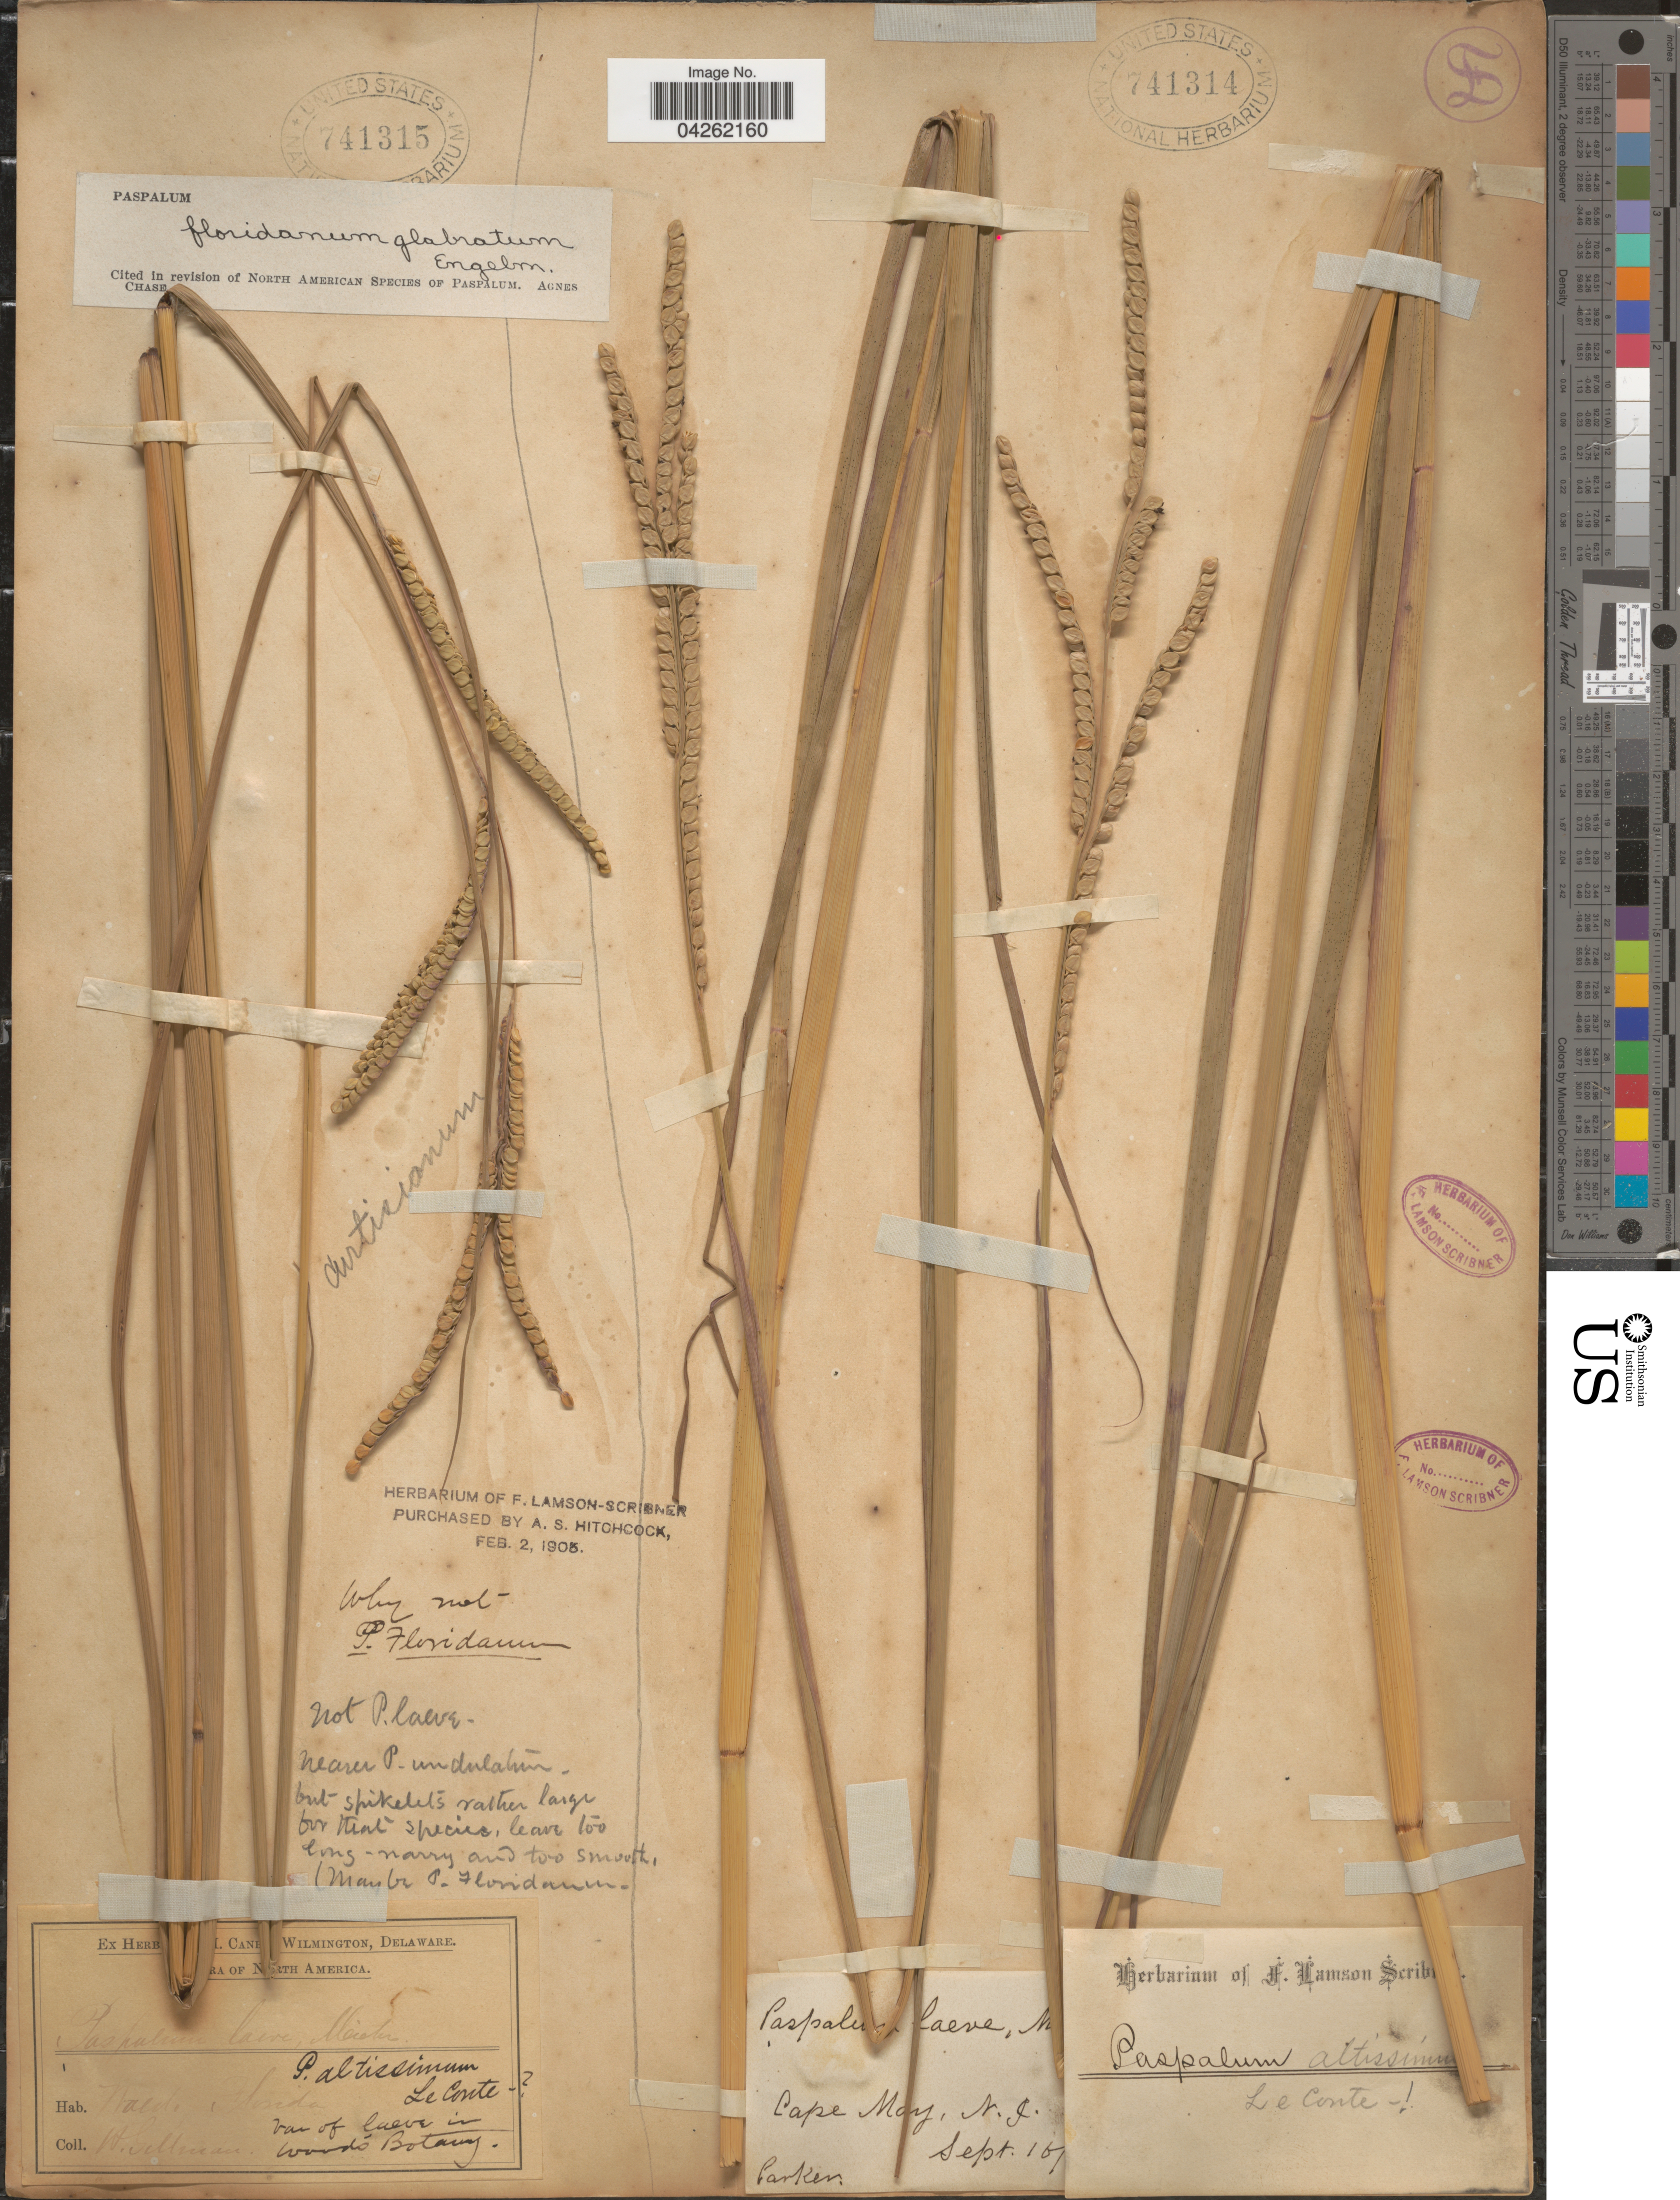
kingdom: Plantae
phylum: Tracheophyta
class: Liliopsida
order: Poales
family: Poaceae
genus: Paspalum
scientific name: Paspalum floridanum var. glabratum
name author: Engelm. ex Vasey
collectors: -. Parker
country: United States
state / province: New Jersey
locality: Cape May.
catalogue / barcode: US 741314-2